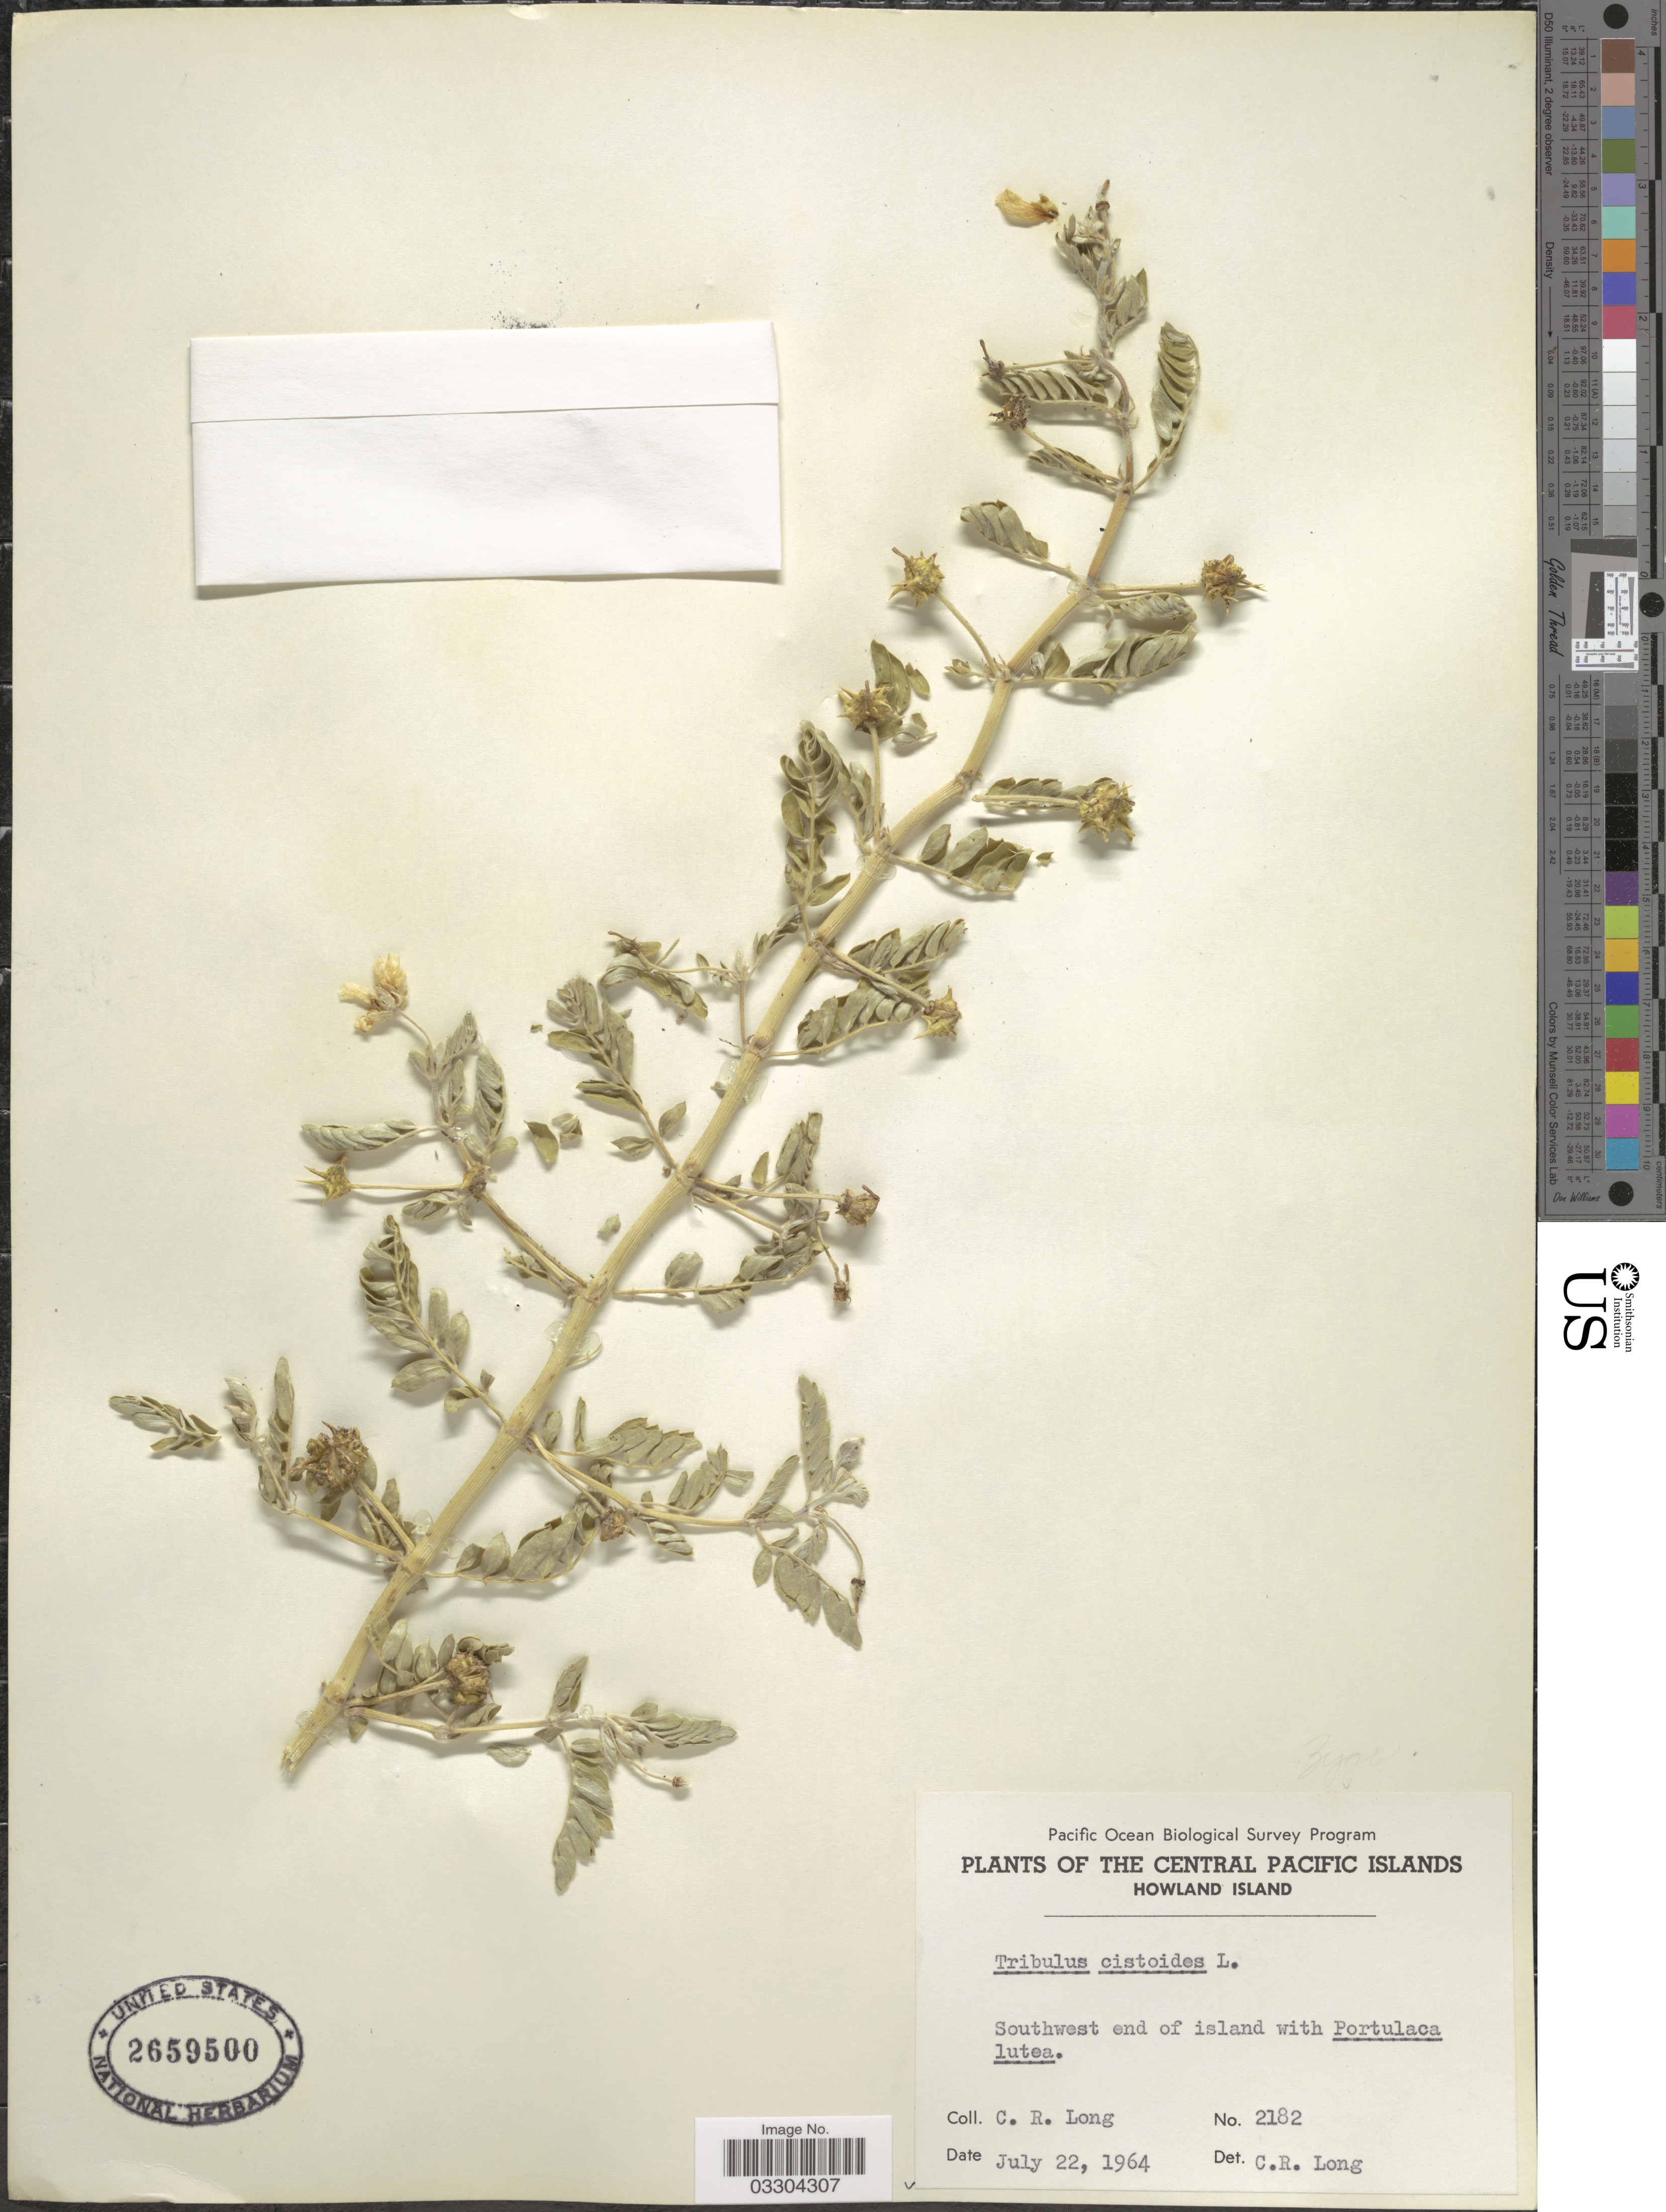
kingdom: Plantae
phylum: Tracheophyta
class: Magnoliopsida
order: Zygophyllales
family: Zygophyllaceae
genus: Tribulus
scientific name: Tribulus cistoides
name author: L.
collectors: C. R. Long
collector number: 2182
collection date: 1964-07-22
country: U.S. Administered Pacific Islands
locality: The Central Pacific Islands. Howland Island. Southwest end of island.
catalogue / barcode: US 2659500